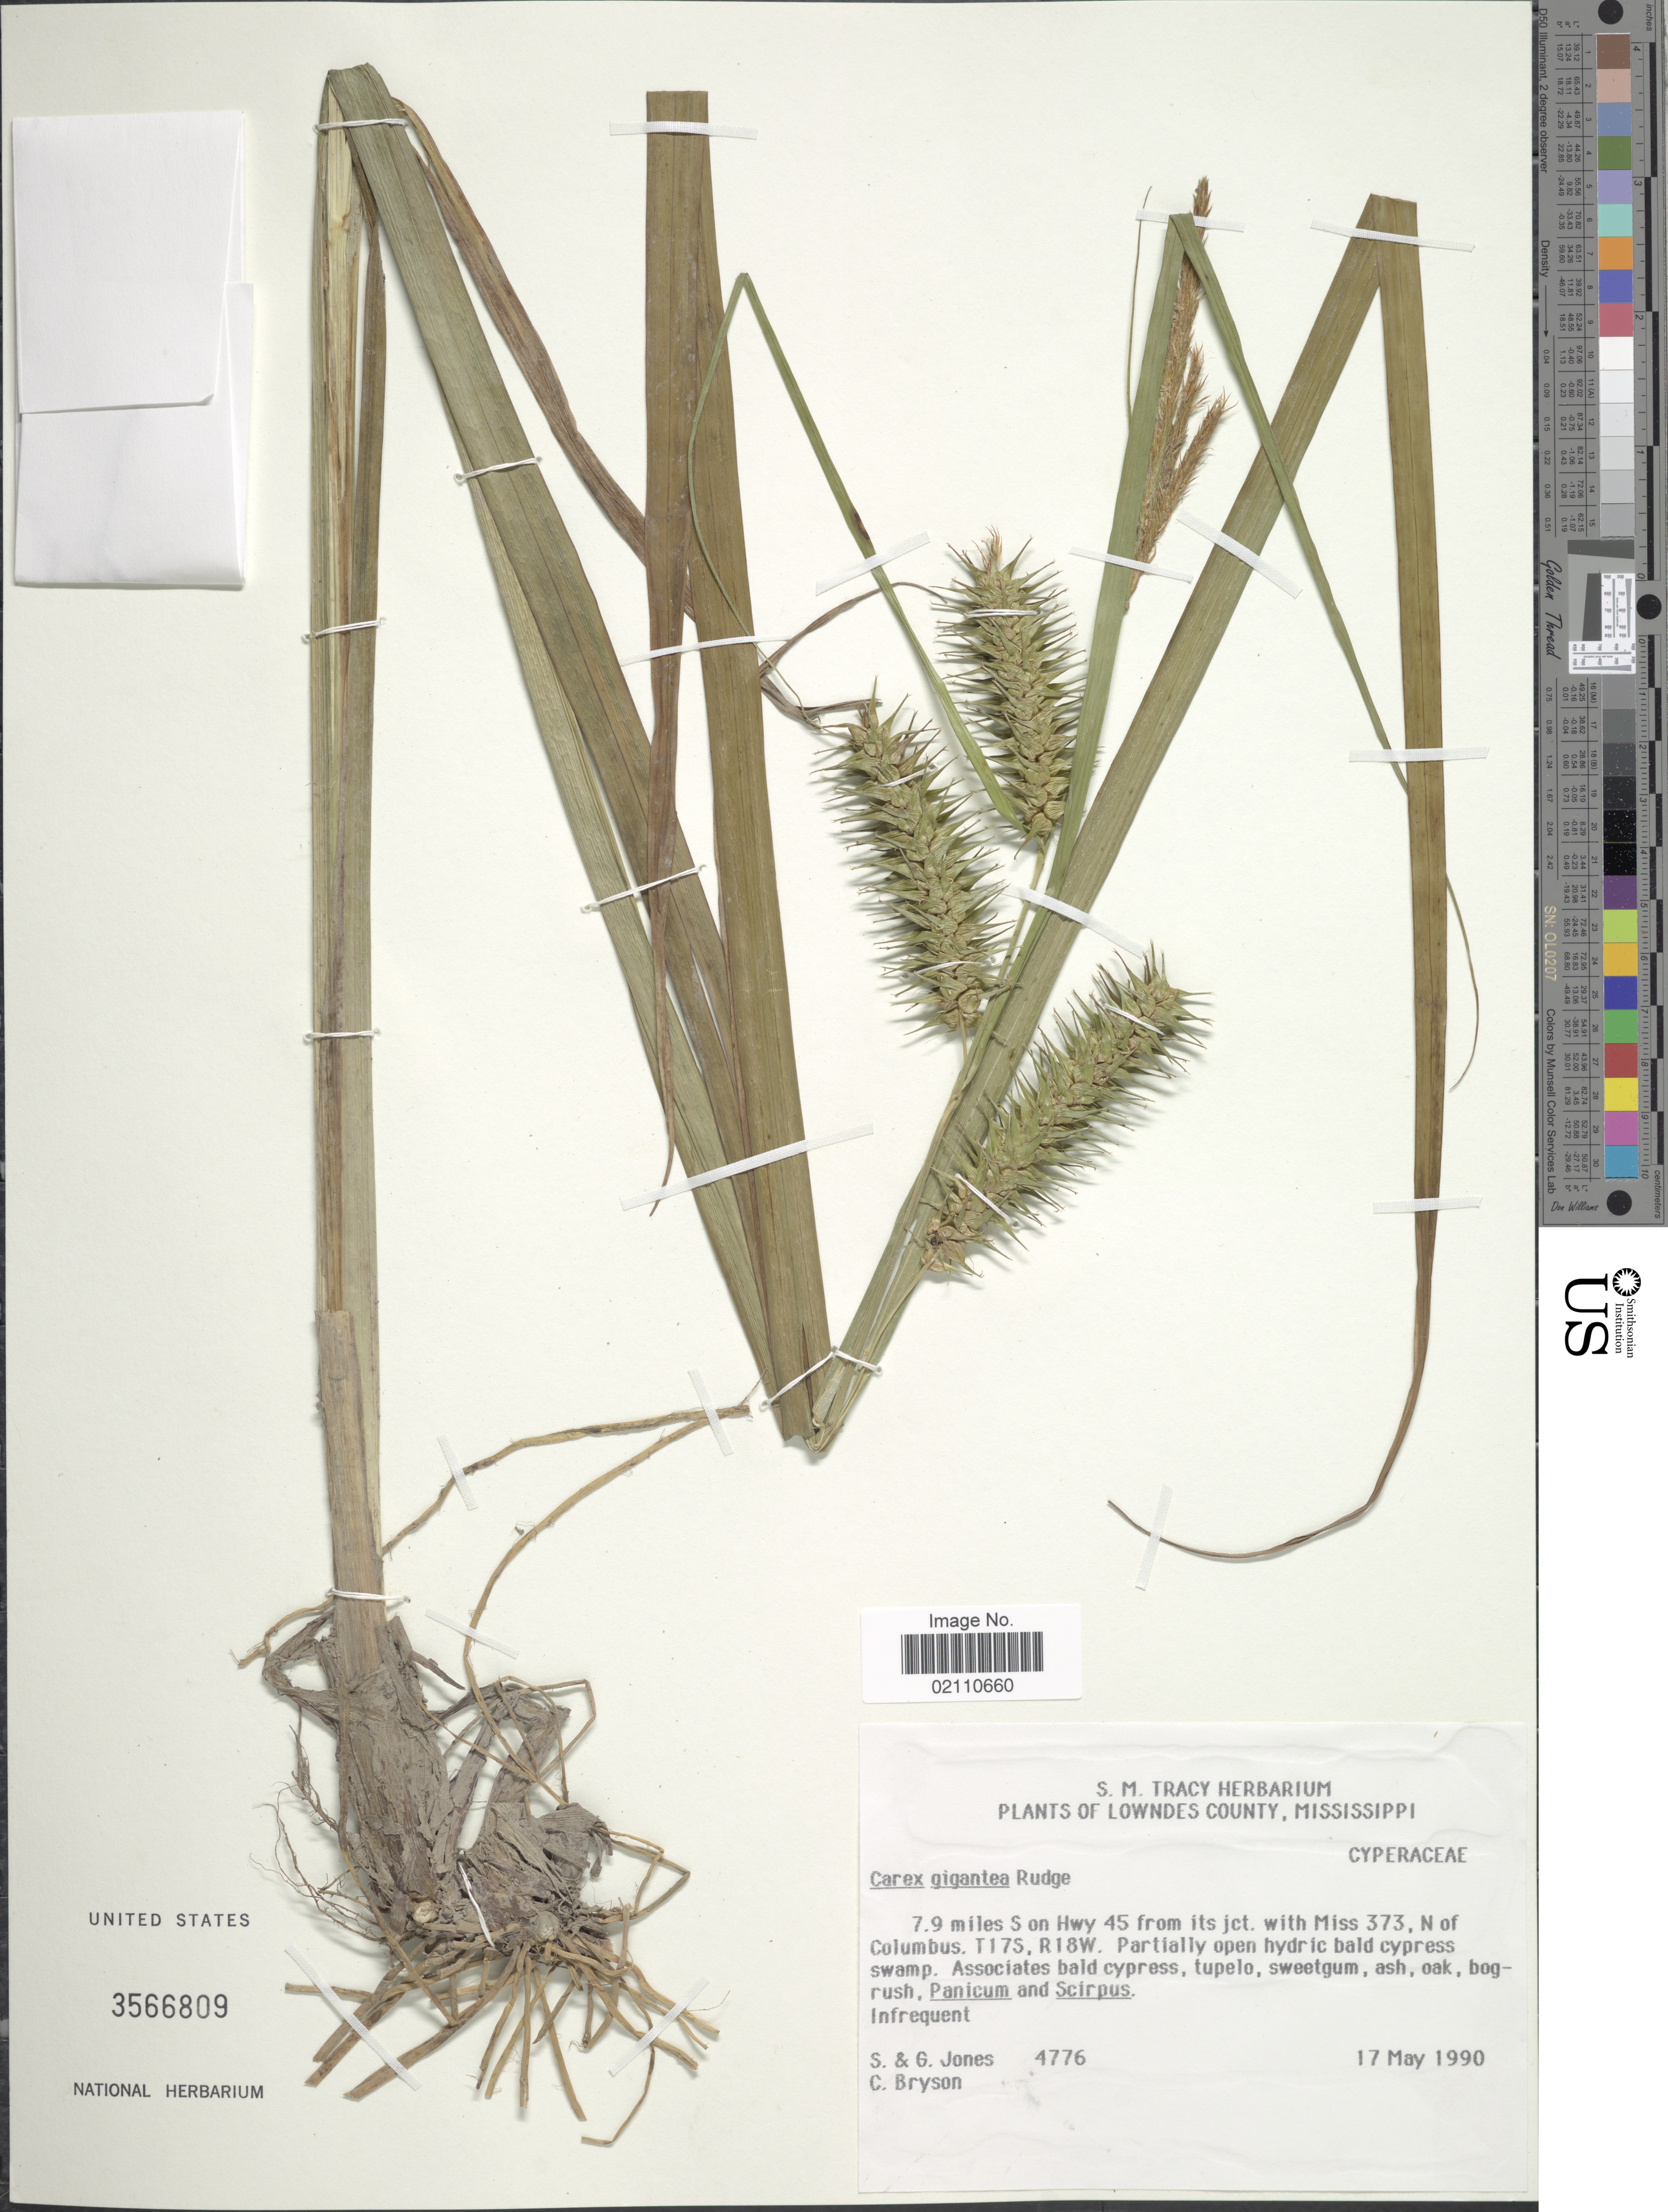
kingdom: Plantae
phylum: Tracheophyta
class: Liliopsida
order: Poales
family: Cyperaceae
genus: Carex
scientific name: Carex gigantea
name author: Rudge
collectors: S. Jones, G. Jones & C. Bryson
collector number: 4776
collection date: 1990-05-17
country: United States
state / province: Mississippi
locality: Lowndes County, 7.9 miles S on Hwy 45 from its jct. with Miss 373, N of Colombus, T17S, R18W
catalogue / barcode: US 3566809